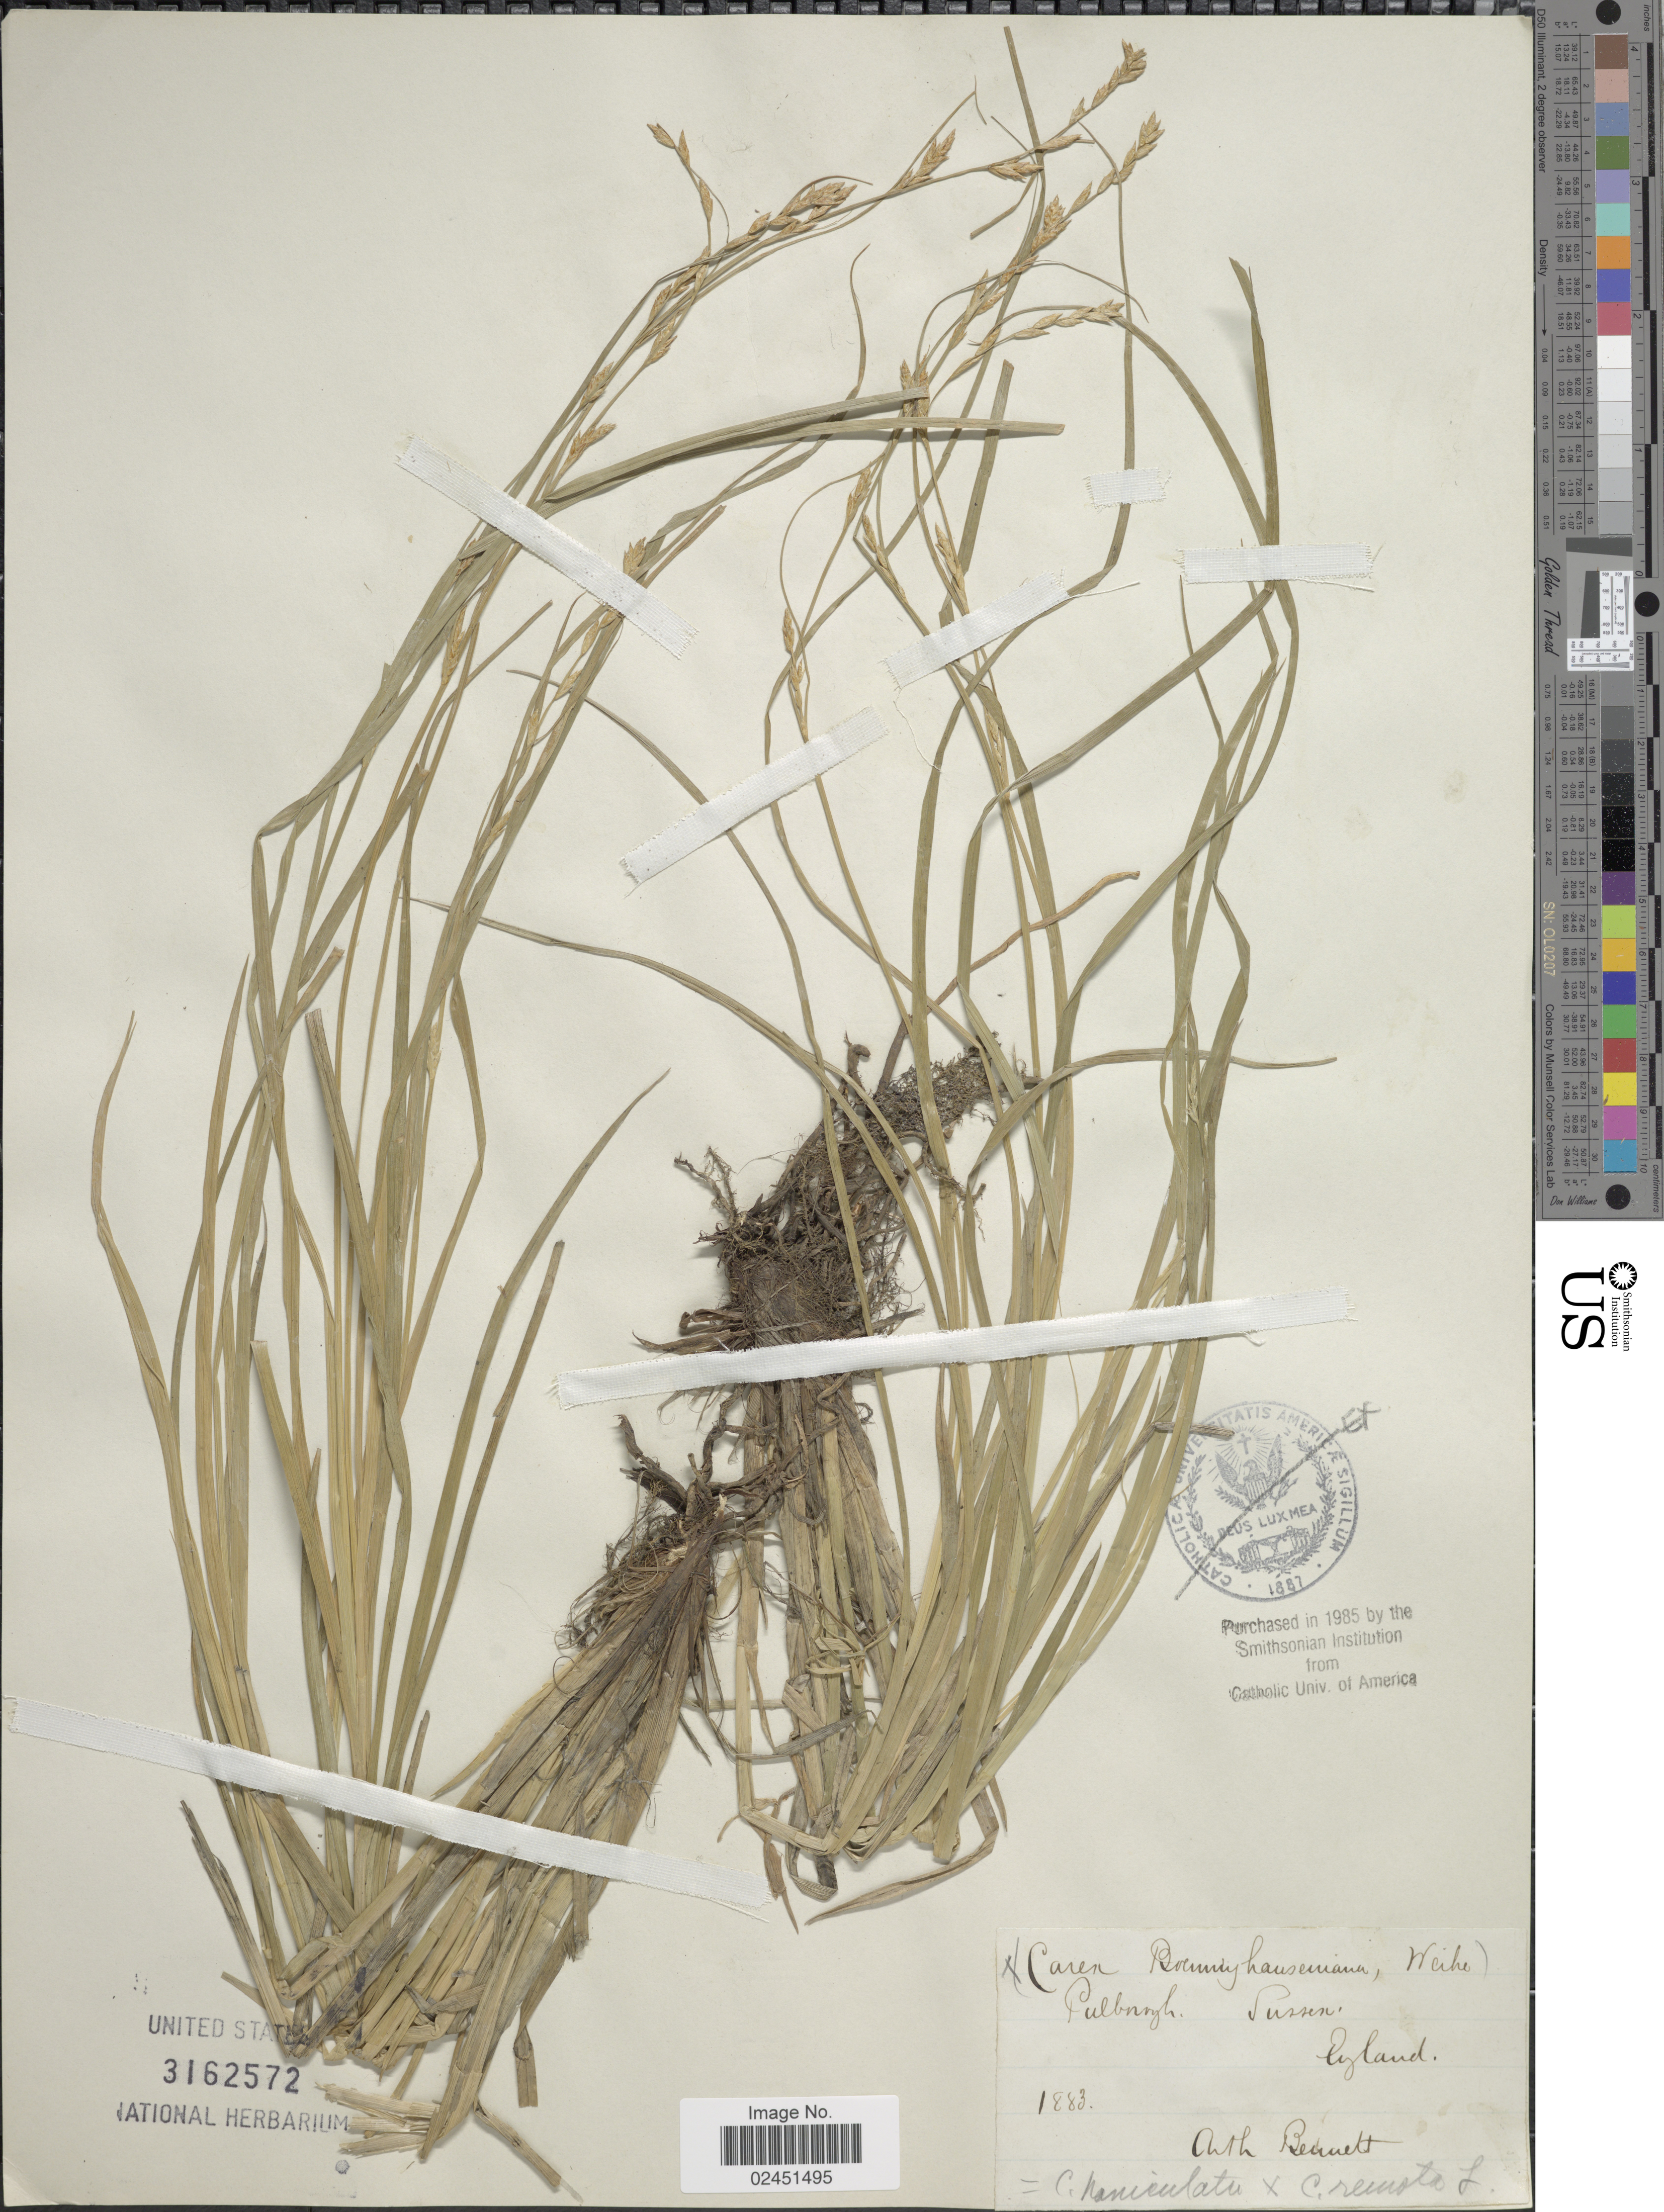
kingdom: Plantae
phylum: Tracheophyta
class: Liliopsida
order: Poales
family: Cyperaceae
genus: Carex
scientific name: Carex paniculata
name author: L.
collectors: A. Bennett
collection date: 1883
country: United Kingdom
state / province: England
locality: Pulborough, Sussex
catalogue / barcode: US 3162572